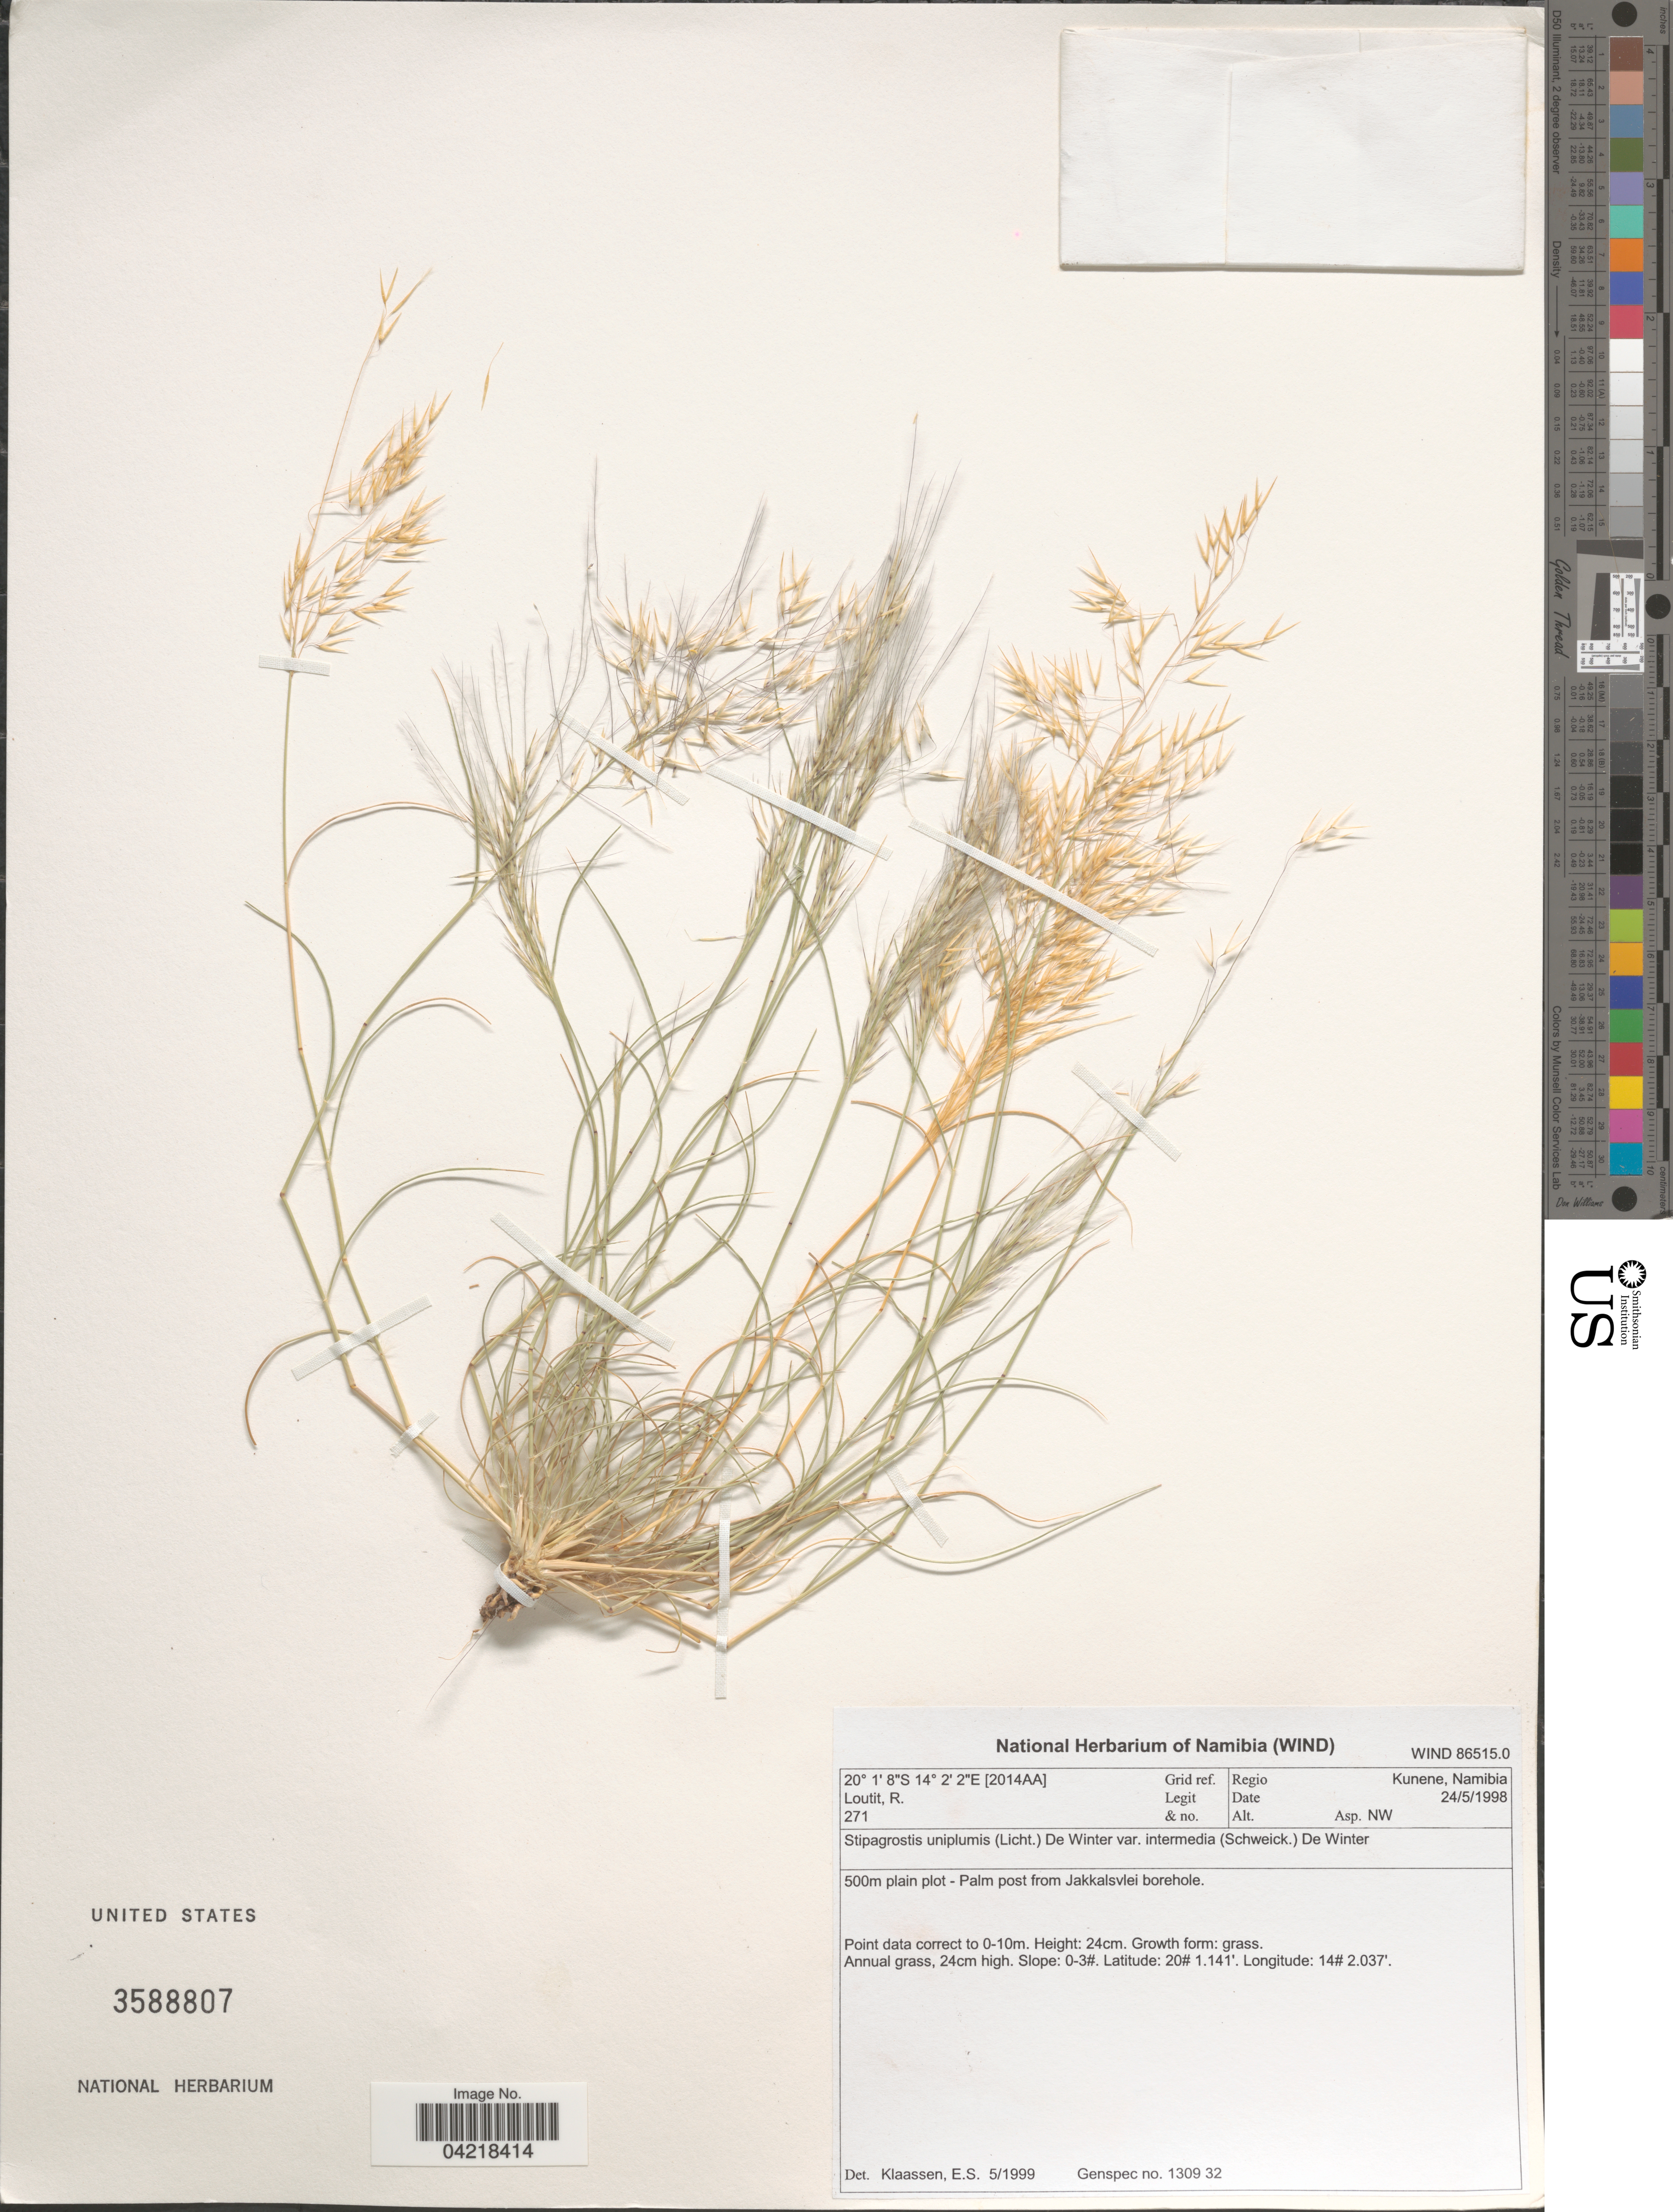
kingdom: Plantae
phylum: Tracheophyta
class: Liliopsida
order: Poales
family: Poaceae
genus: Stipagrostis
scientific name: Stipagrostis uniplumis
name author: (Licht.) De Winter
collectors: R. Loutit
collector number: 271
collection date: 1998-05-24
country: Namibia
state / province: Kunene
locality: Grid ref. [2014AA]. Regio Kunene, Namibia. Asp. NW.500m plain plot - Palm post from Jakkalsvlei borehole.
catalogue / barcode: US 3588807